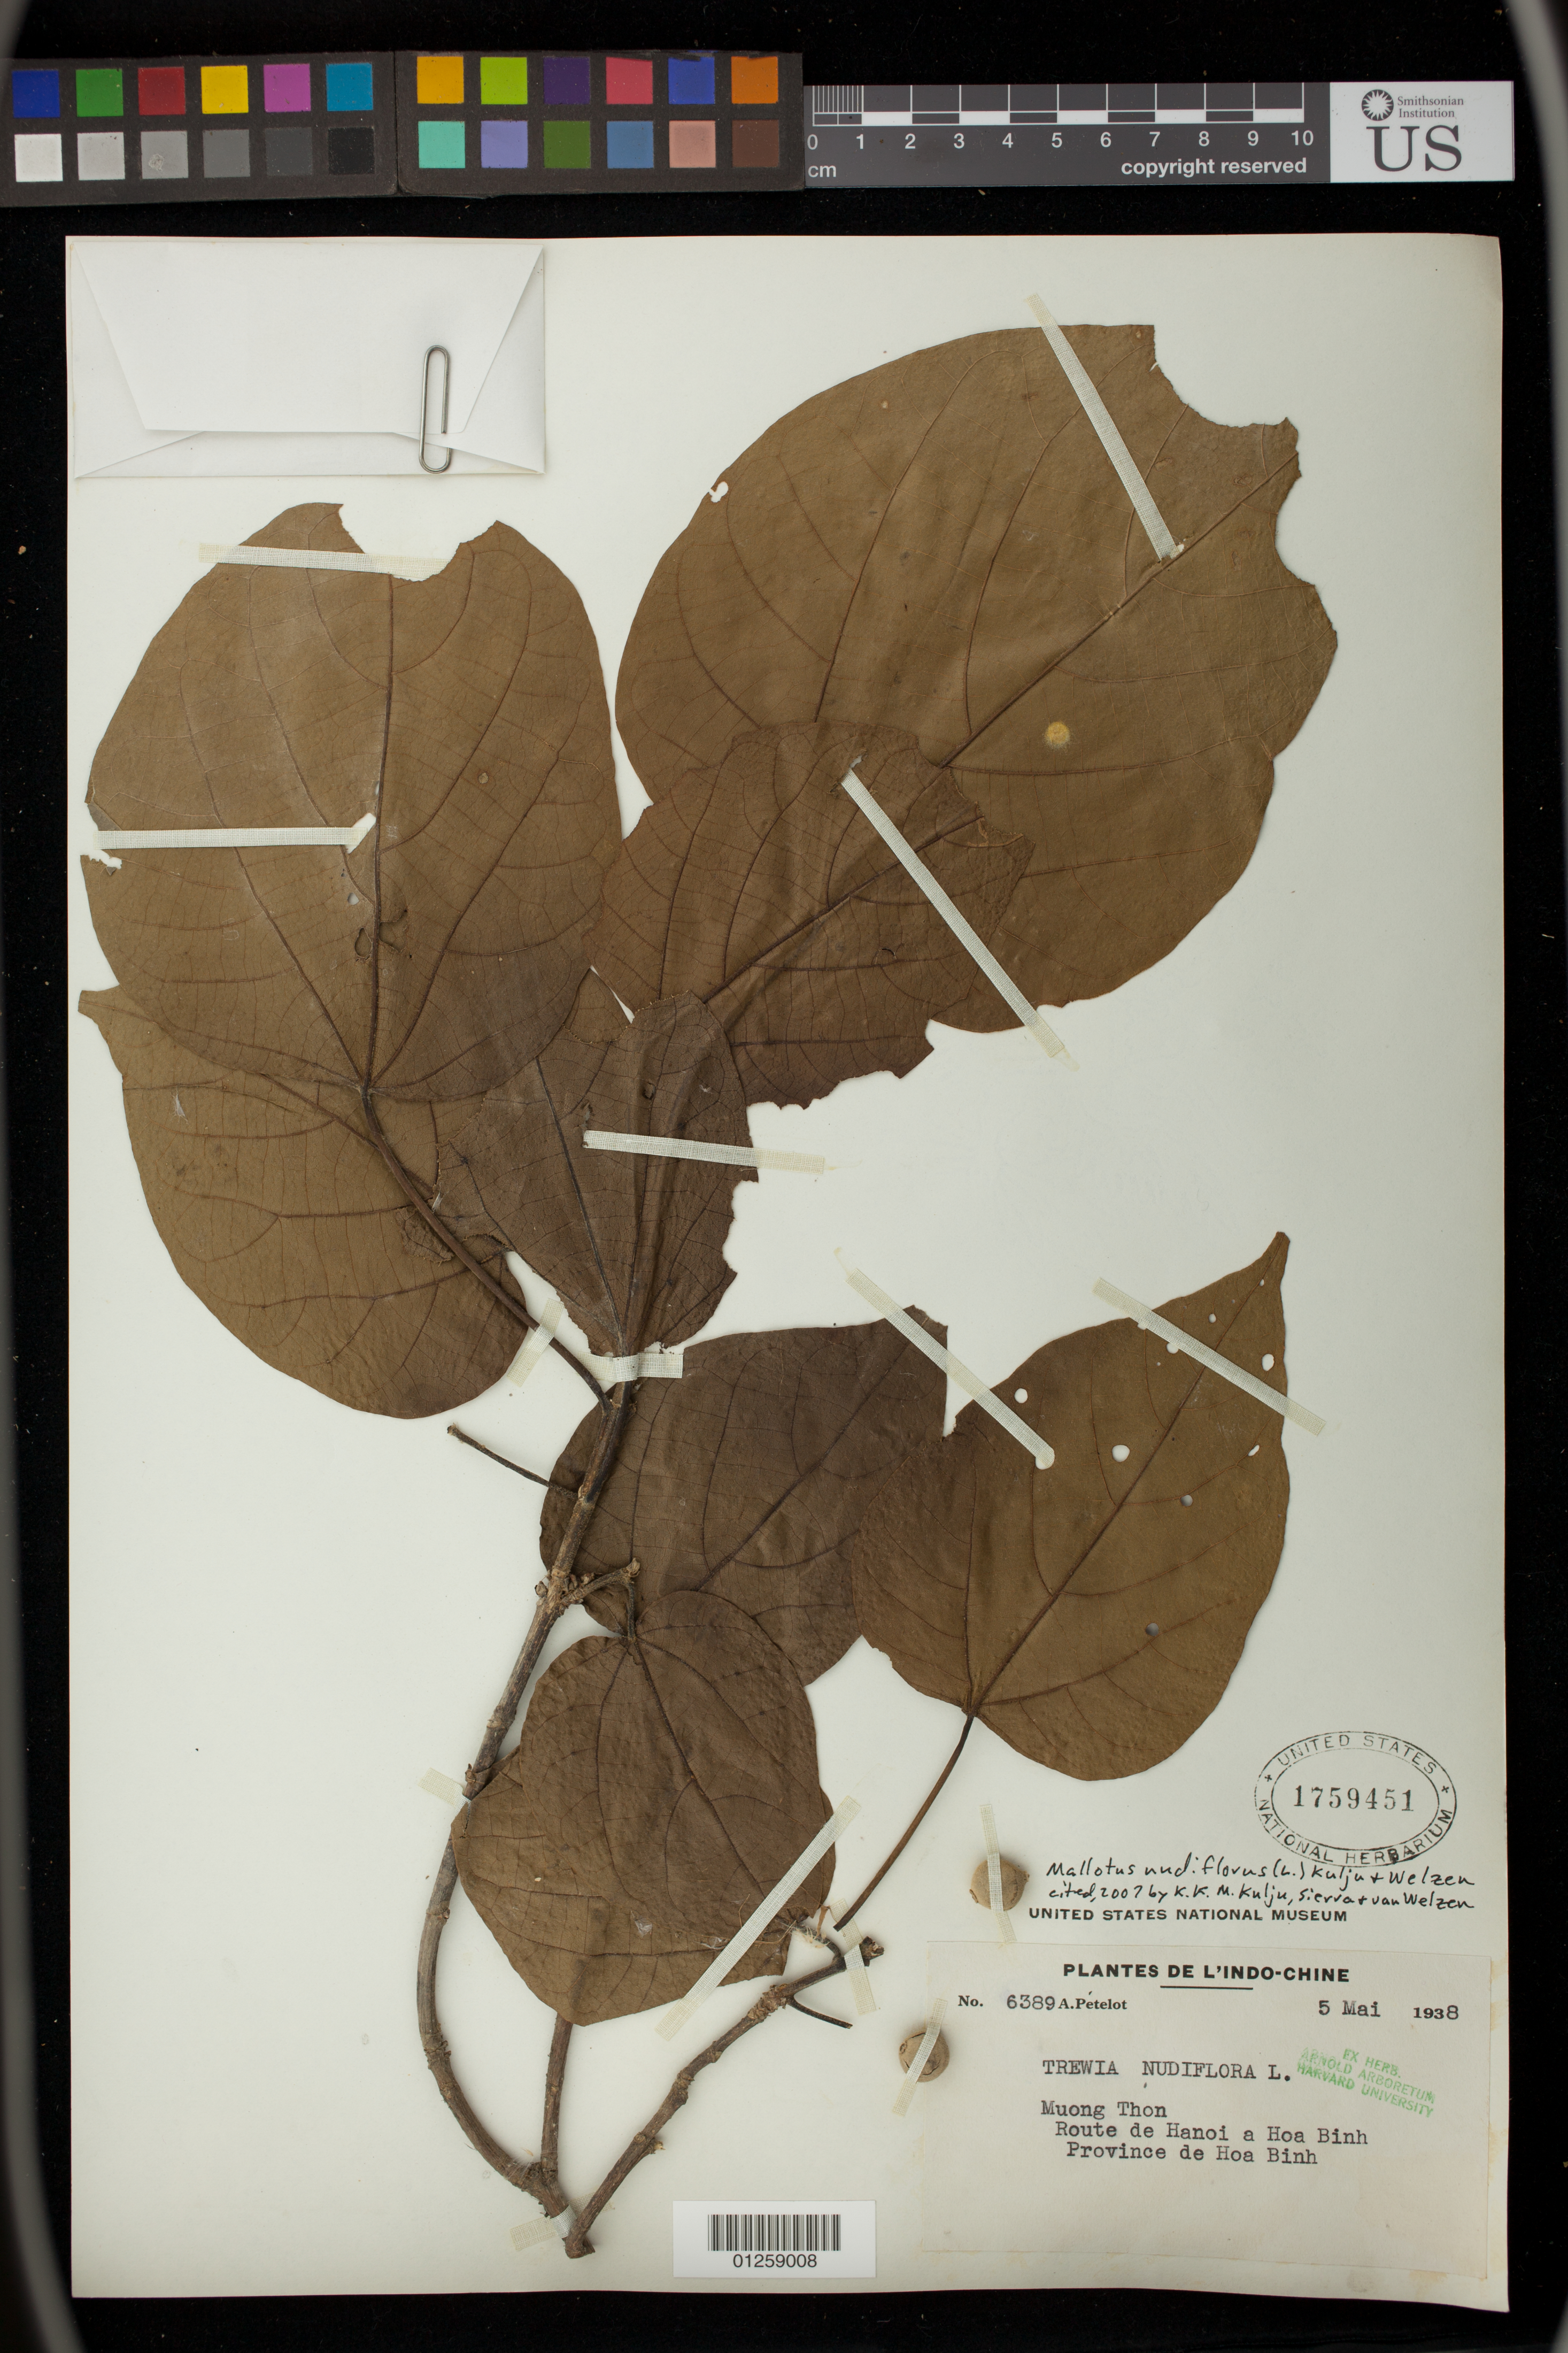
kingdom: Plantae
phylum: Tracheophyta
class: Magnoliopsida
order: Malpighiales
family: Euphorbiaceae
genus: Mallotus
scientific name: Mallotus nudiflorus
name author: (L.) Kulju & Welzen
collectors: A. Petelot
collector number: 6389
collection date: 1938-05-05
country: Vietnam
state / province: Hoa Binh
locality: Muong Thon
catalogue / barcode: US 1759451